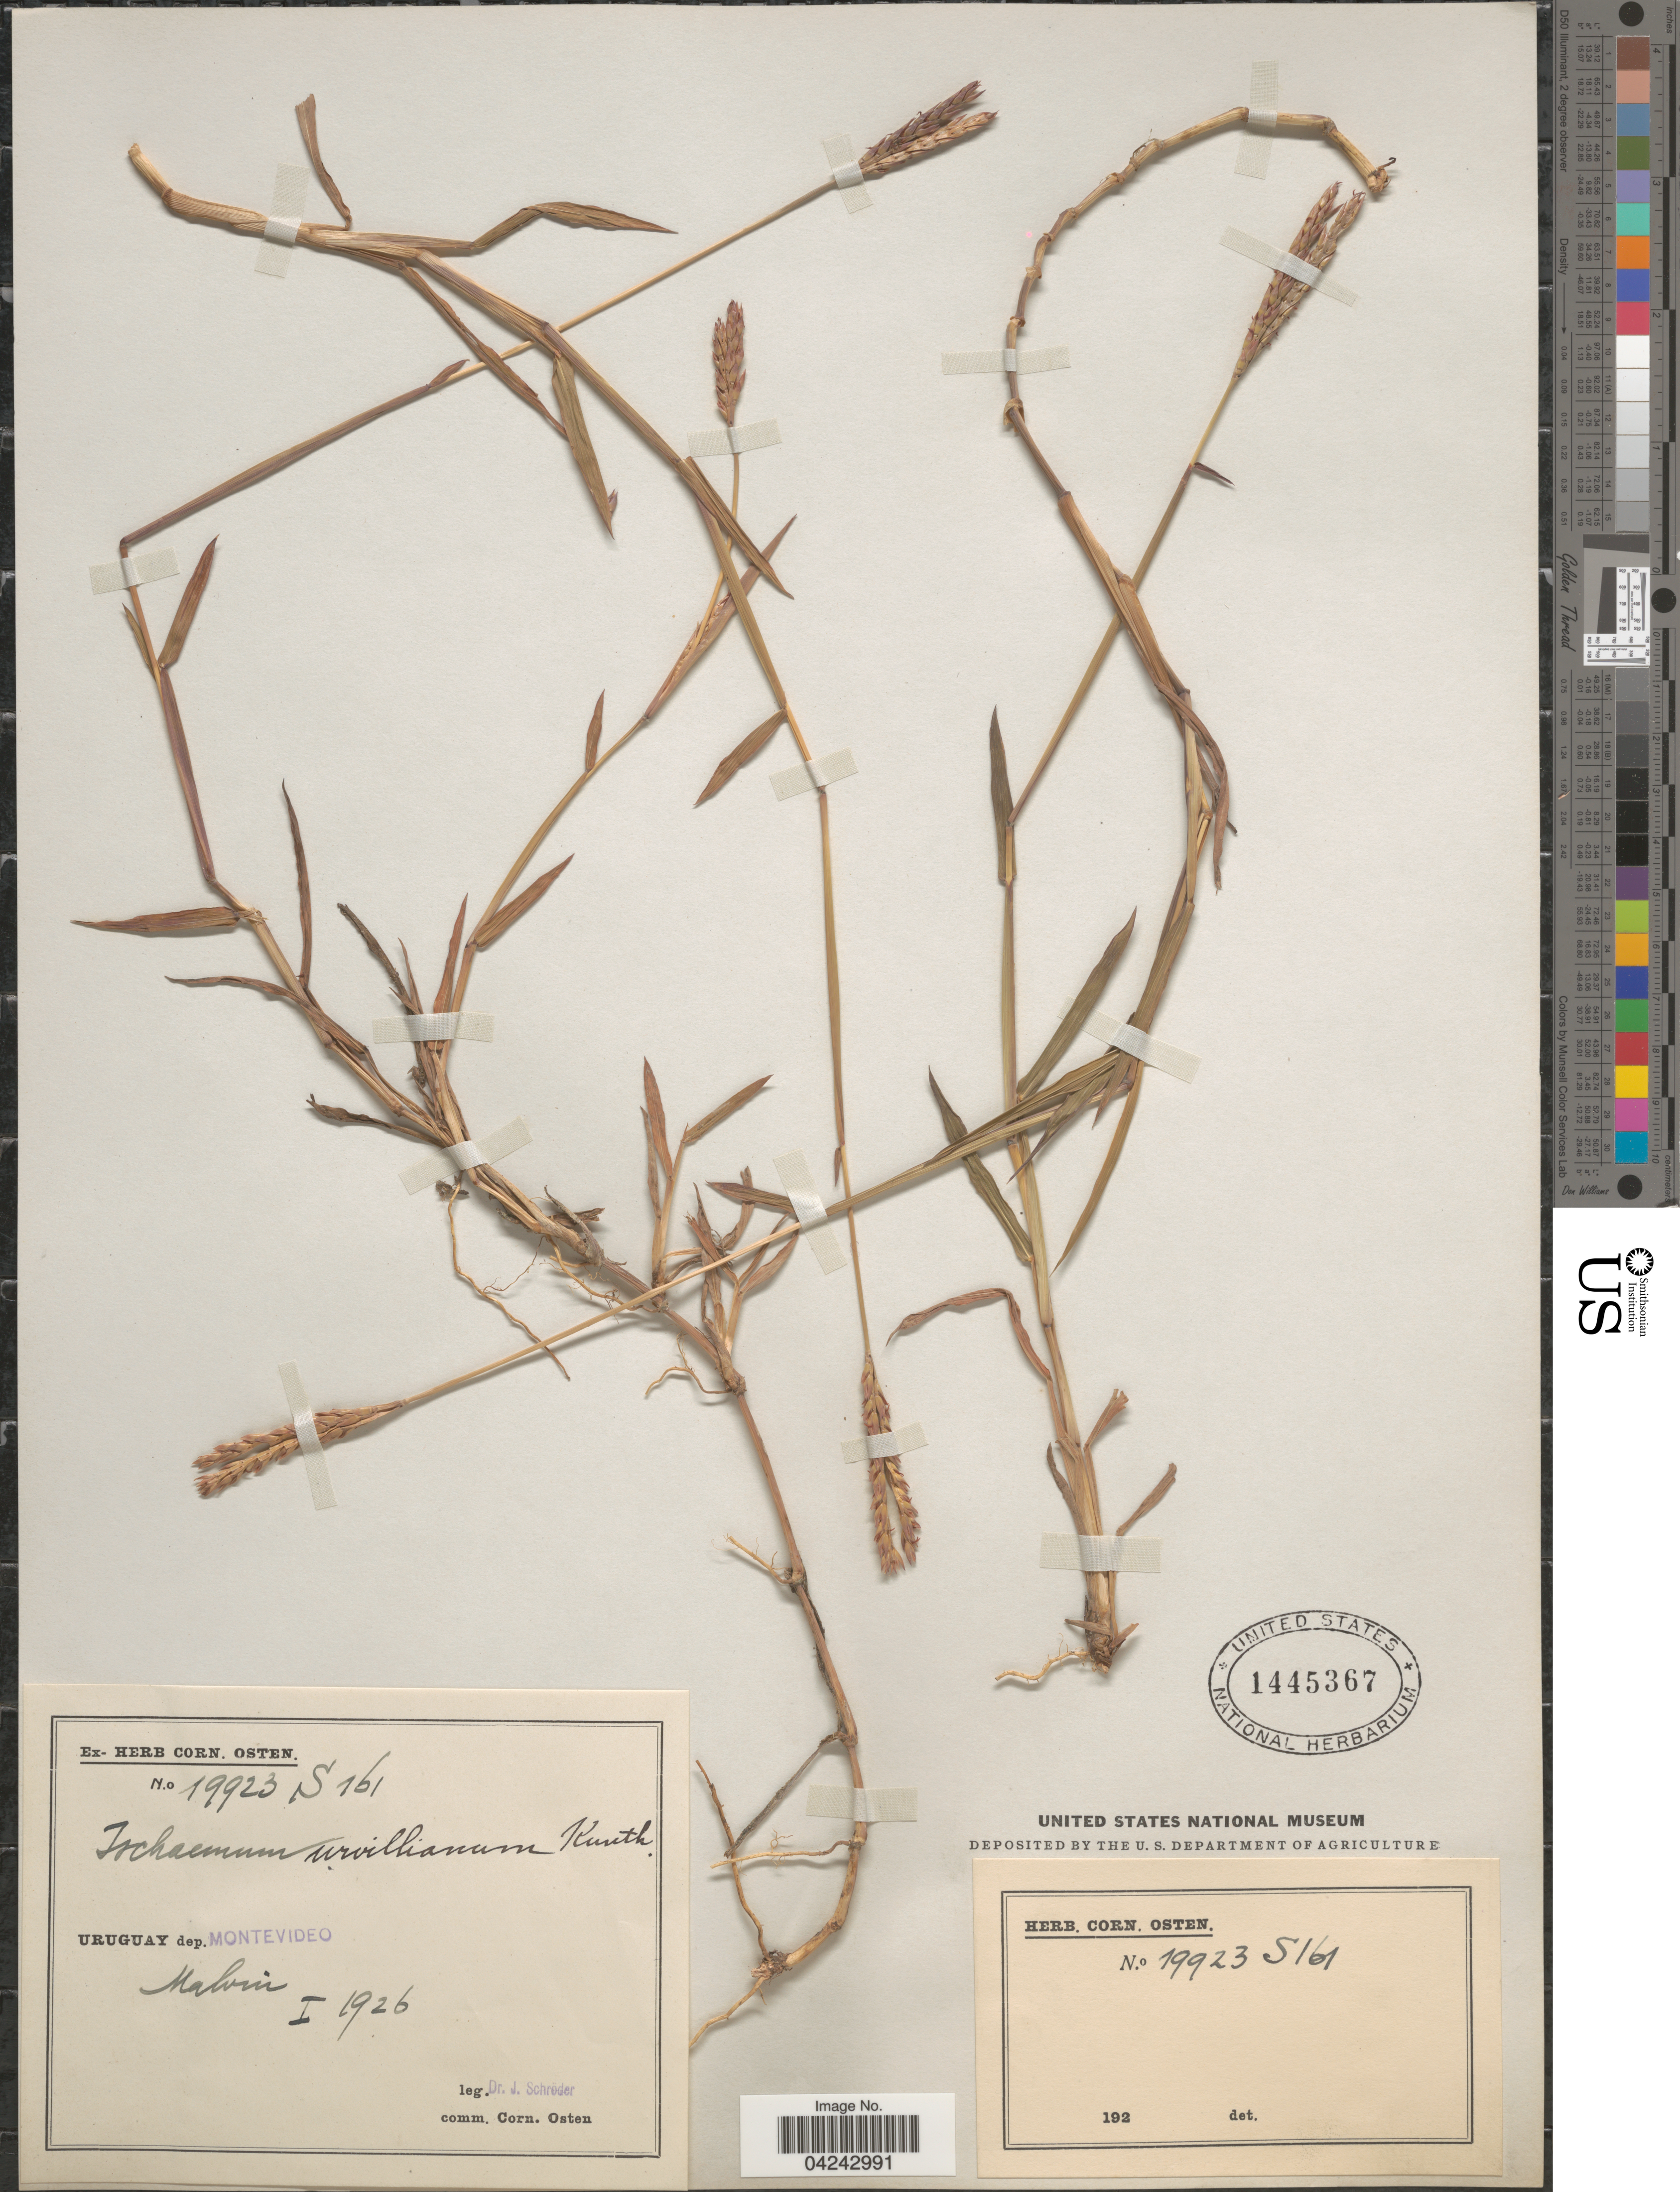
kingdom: Plantae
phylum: Tracheophyta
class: Liliopsida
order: Poales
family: Poaceae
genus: Ischaemum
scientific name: Ischaemum minus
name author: J. Presl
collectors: J. Schröder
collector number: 19923S161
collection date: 1926-01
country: Uruguay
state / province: Montevideo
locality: Dep. Montevideo. Malvin.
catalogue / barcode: US 1445367